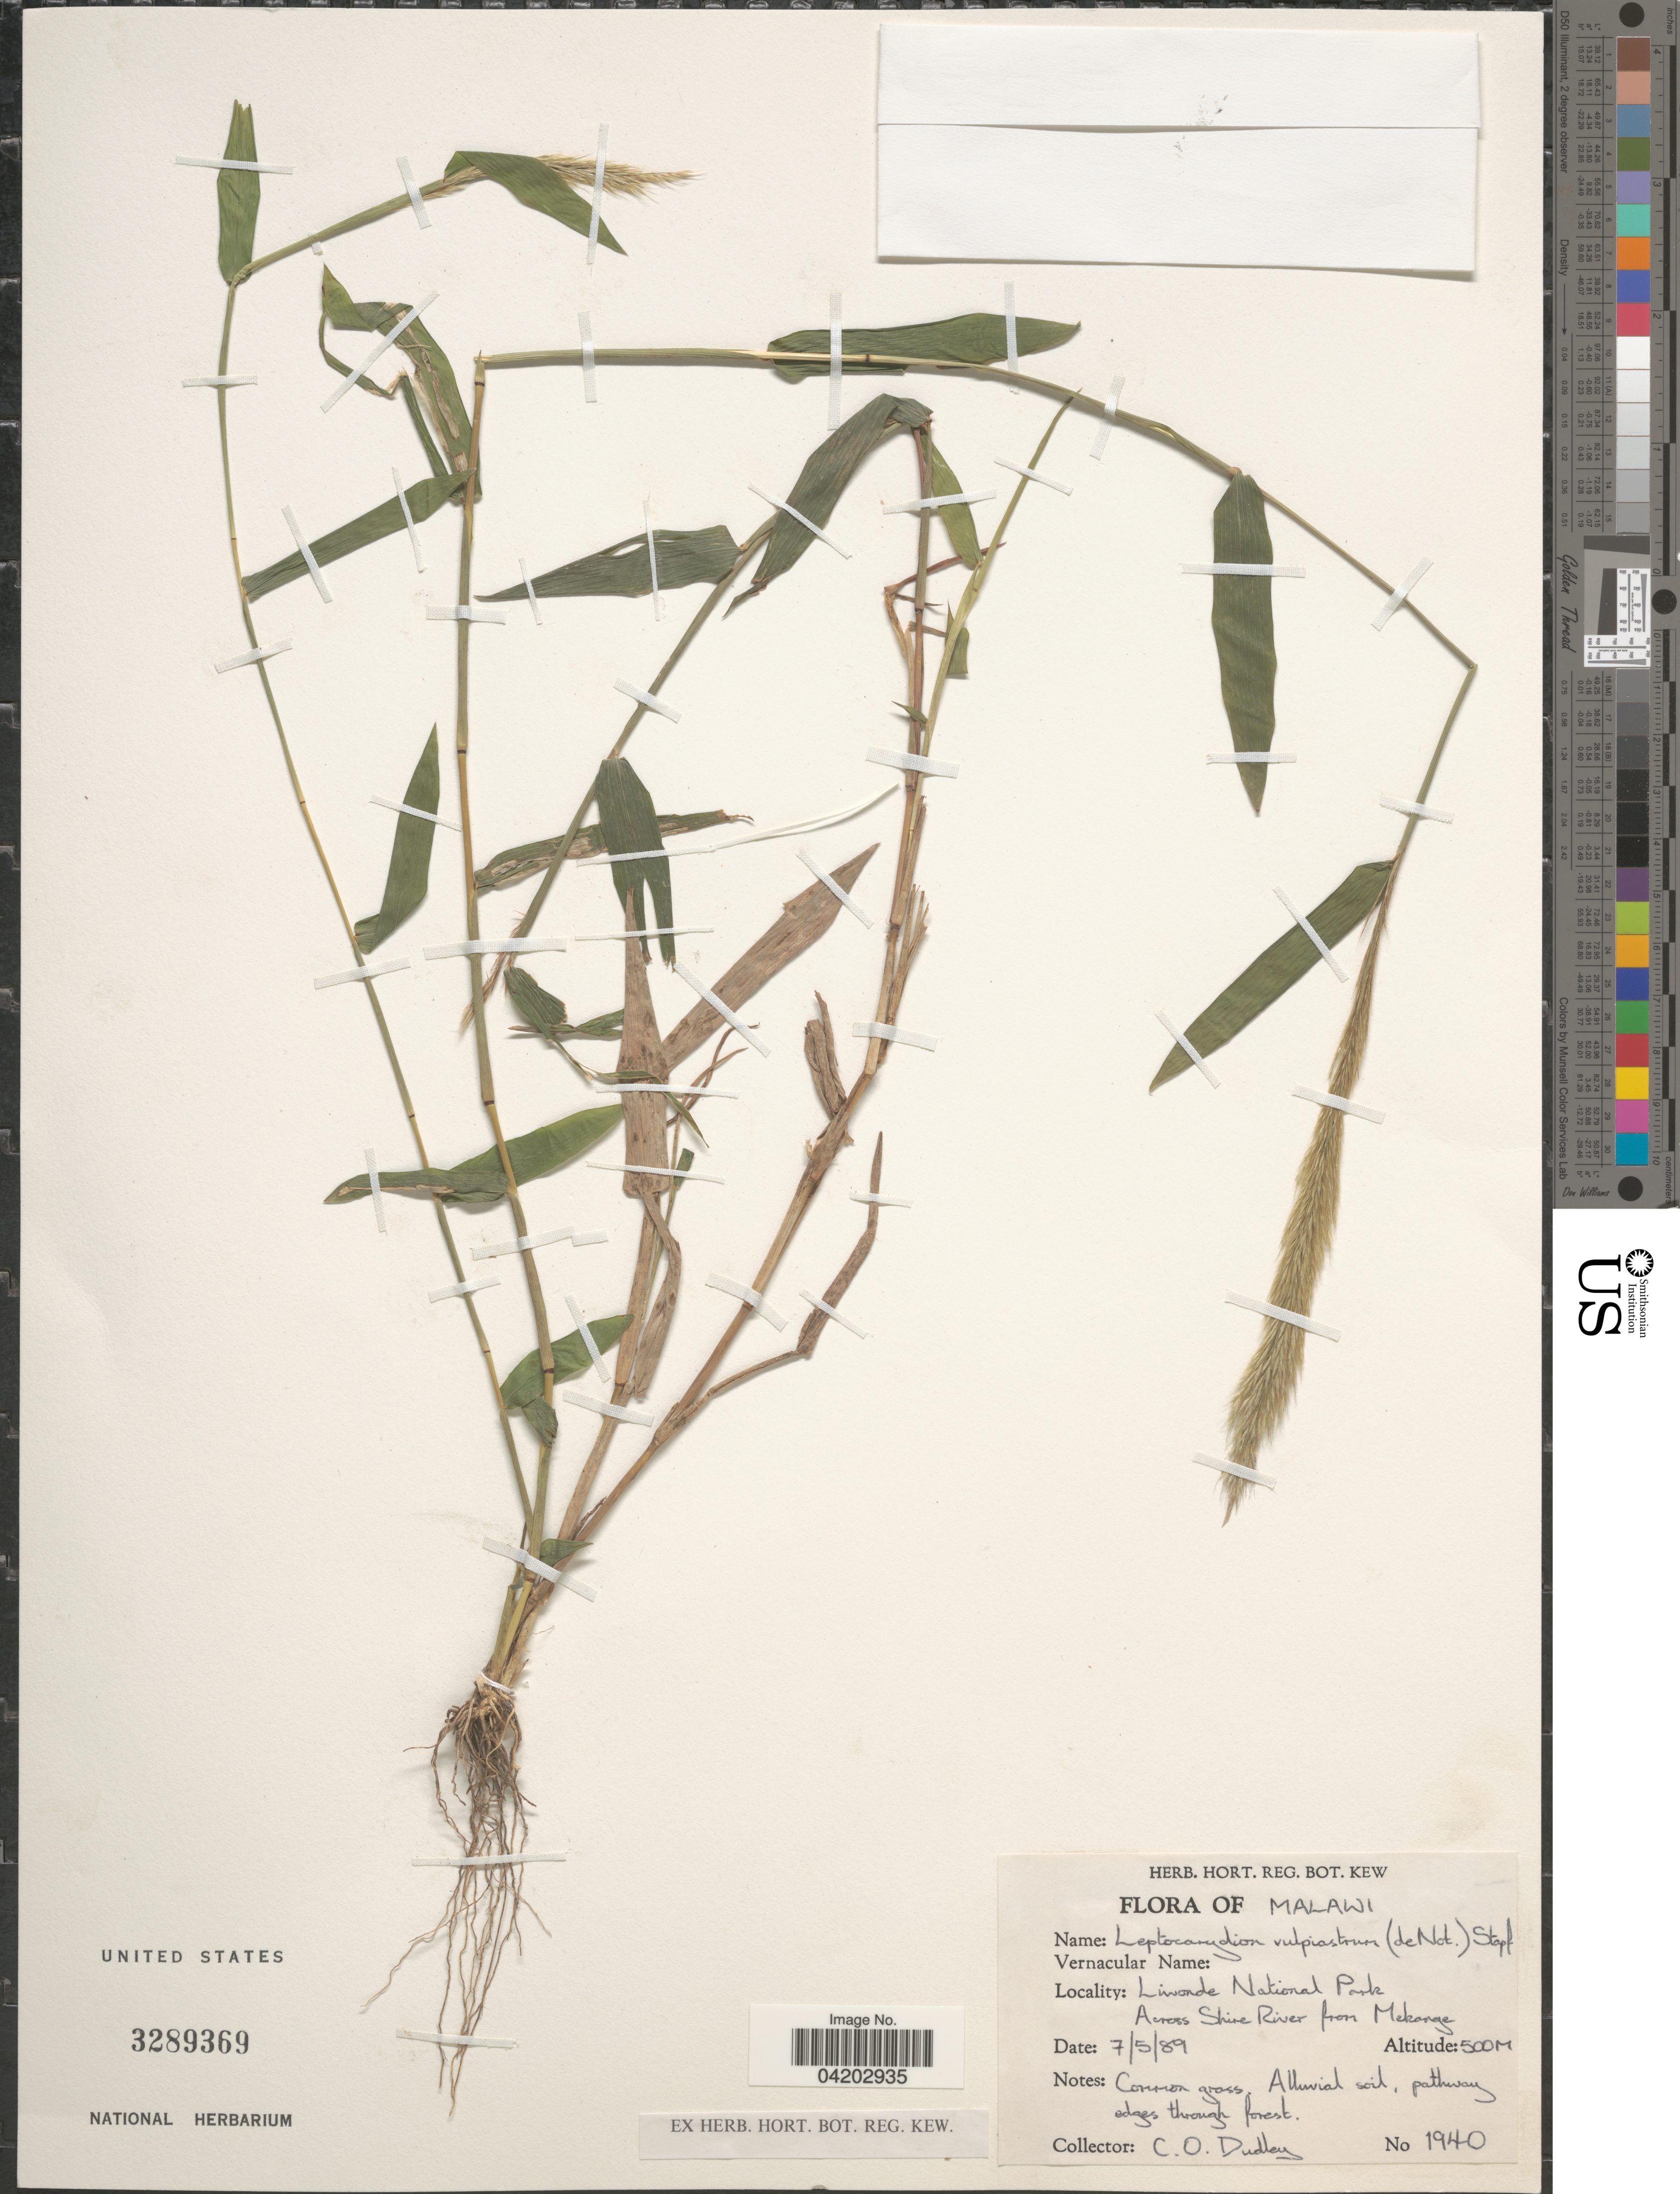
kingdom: Plantae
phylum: Tracheophyta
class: Liliopsida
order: Poales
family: Poaceae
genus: Leptocarydion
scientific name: Leptocarydion vulpiastrum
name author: (De Not.) Stapf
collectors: C. Dudley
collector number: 1940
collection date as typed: Transcribed d/m/y: 7/5/89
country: Malawi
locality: Liwonde National Park. Across Shire River from Mekange.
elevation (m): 500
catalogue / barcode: US 3289369